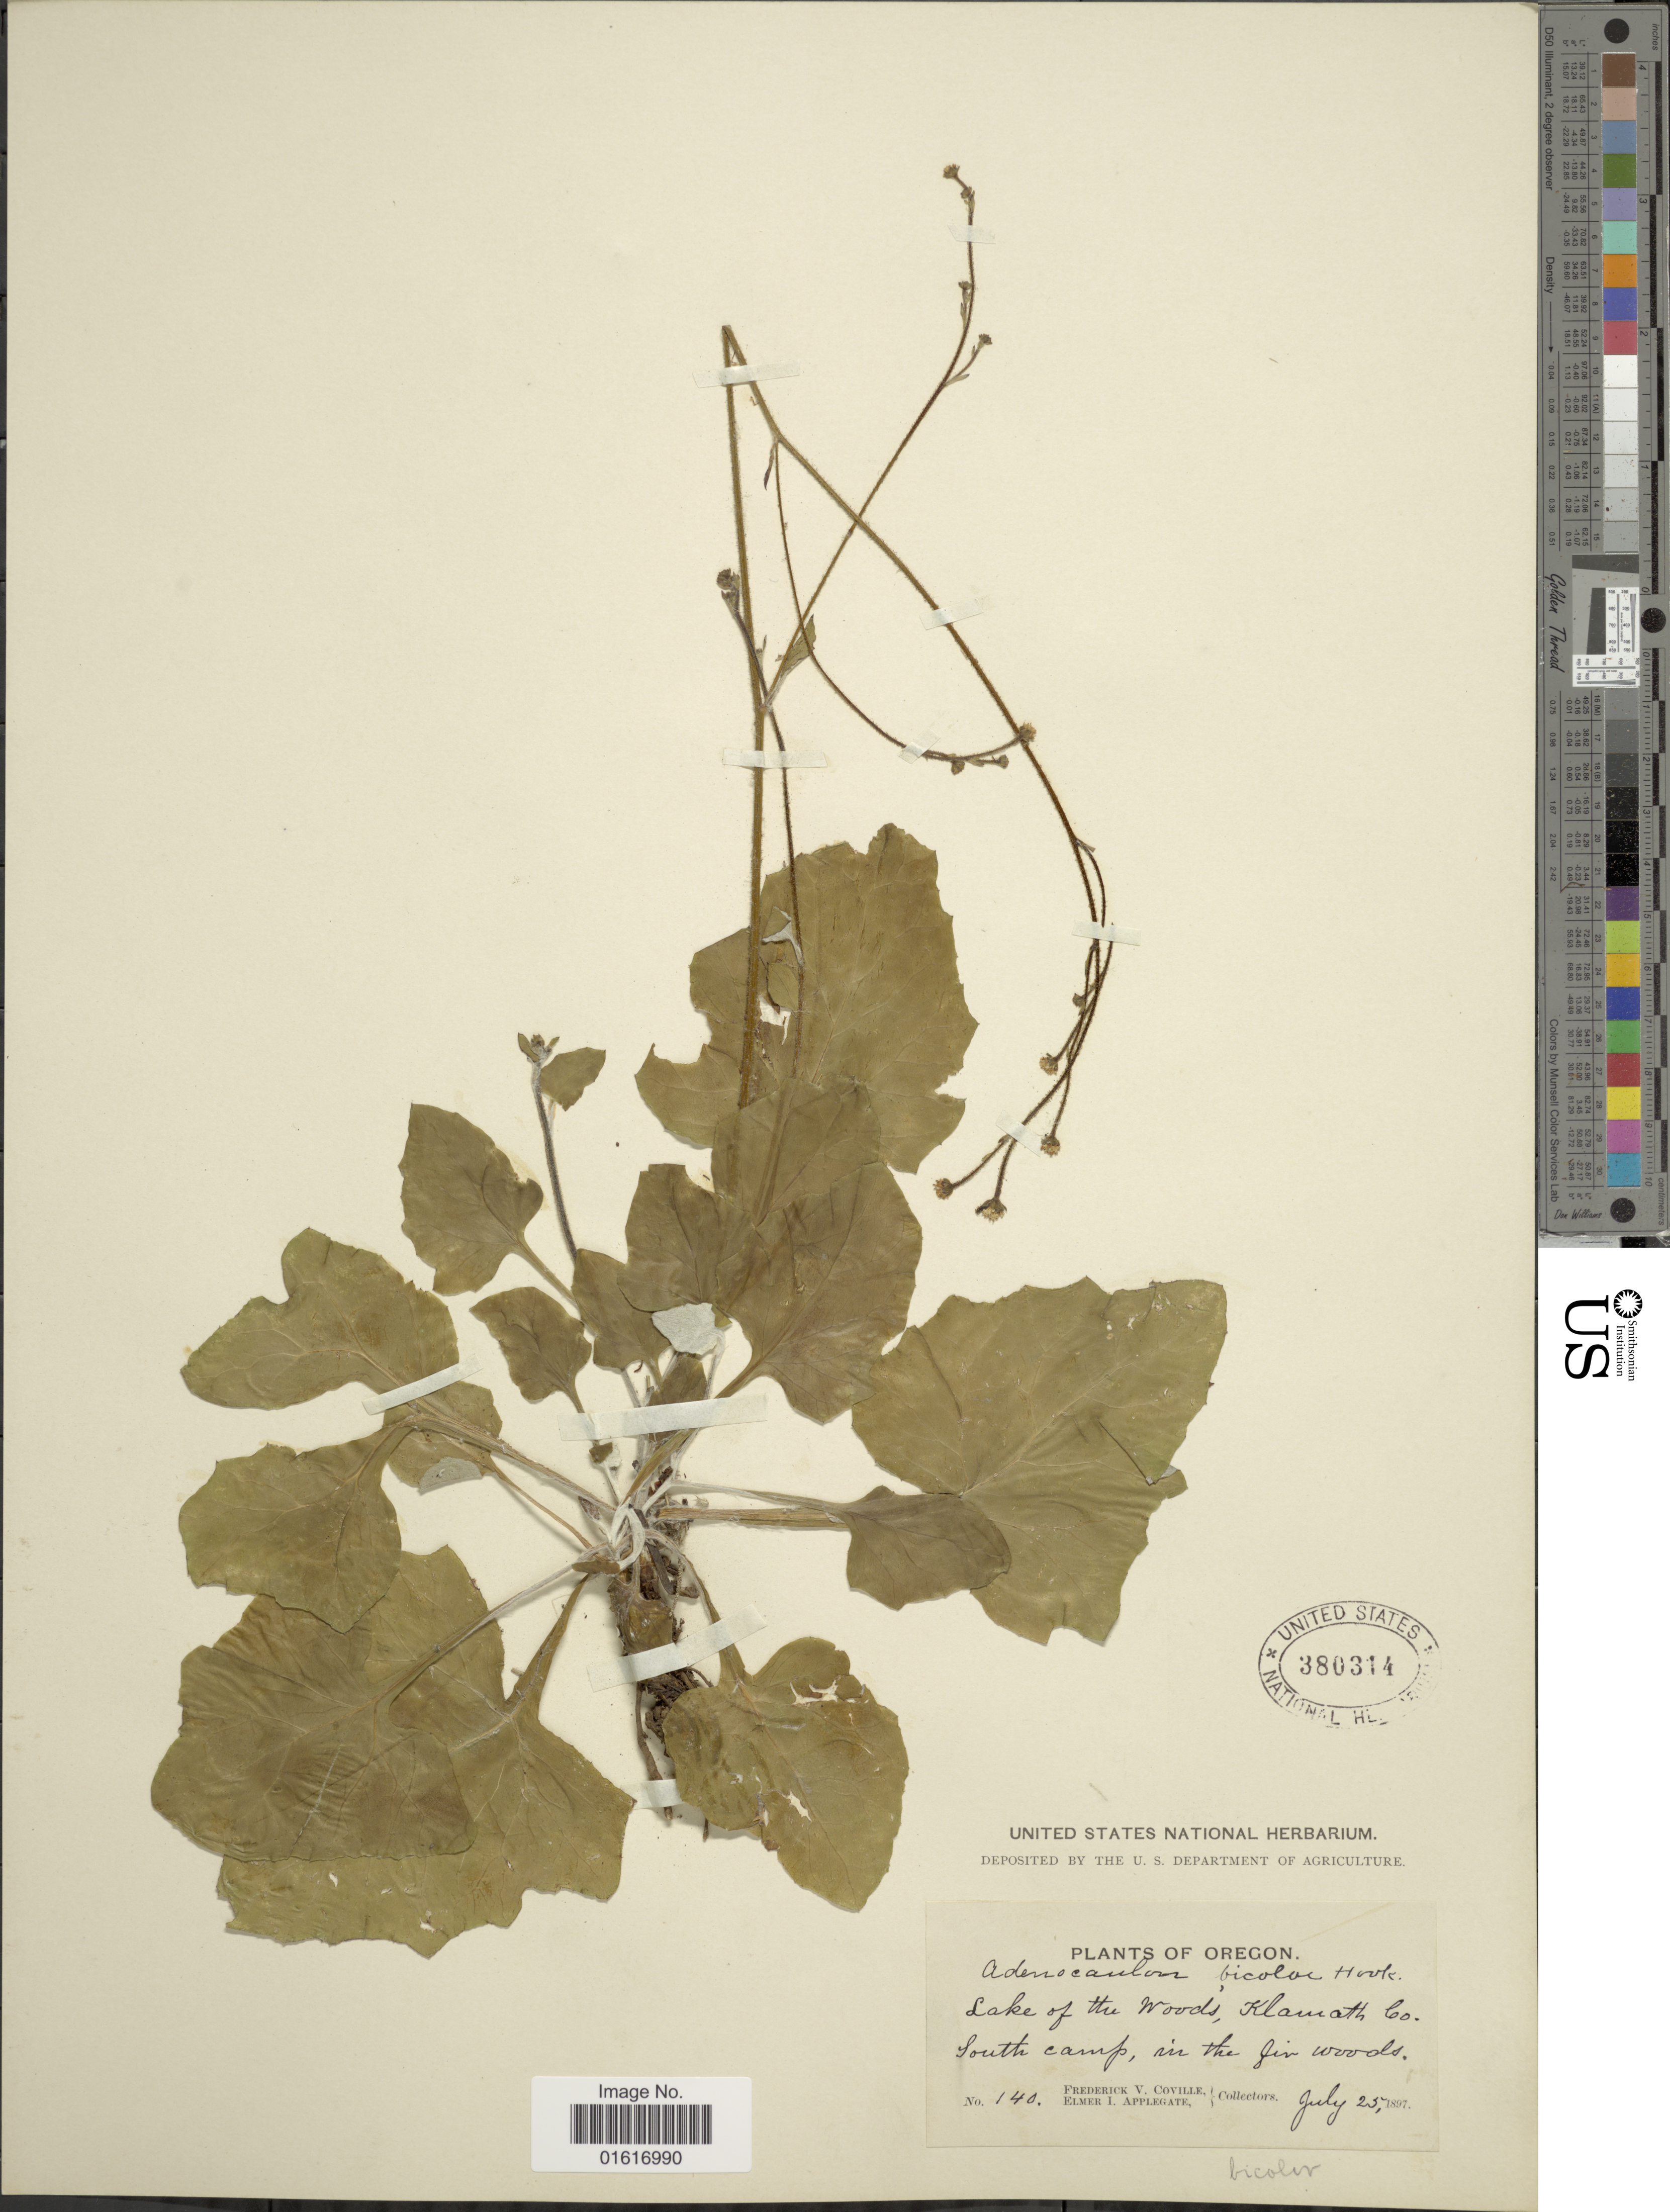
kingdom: Plantae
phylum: Tracheophyta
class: Magnoliopsida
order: Asterales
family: Asteraceae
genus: Adenocaulon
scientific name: Adenocaulon bicolor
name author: Hook.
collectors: F. V. Coville & E. I. Applegate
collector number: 140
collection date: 1897-07-25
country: United States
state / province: Oregon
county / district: Klamath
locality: Lake of the woods, Klamath Co. South Camp, in the Gin woods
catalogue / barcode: US 380314